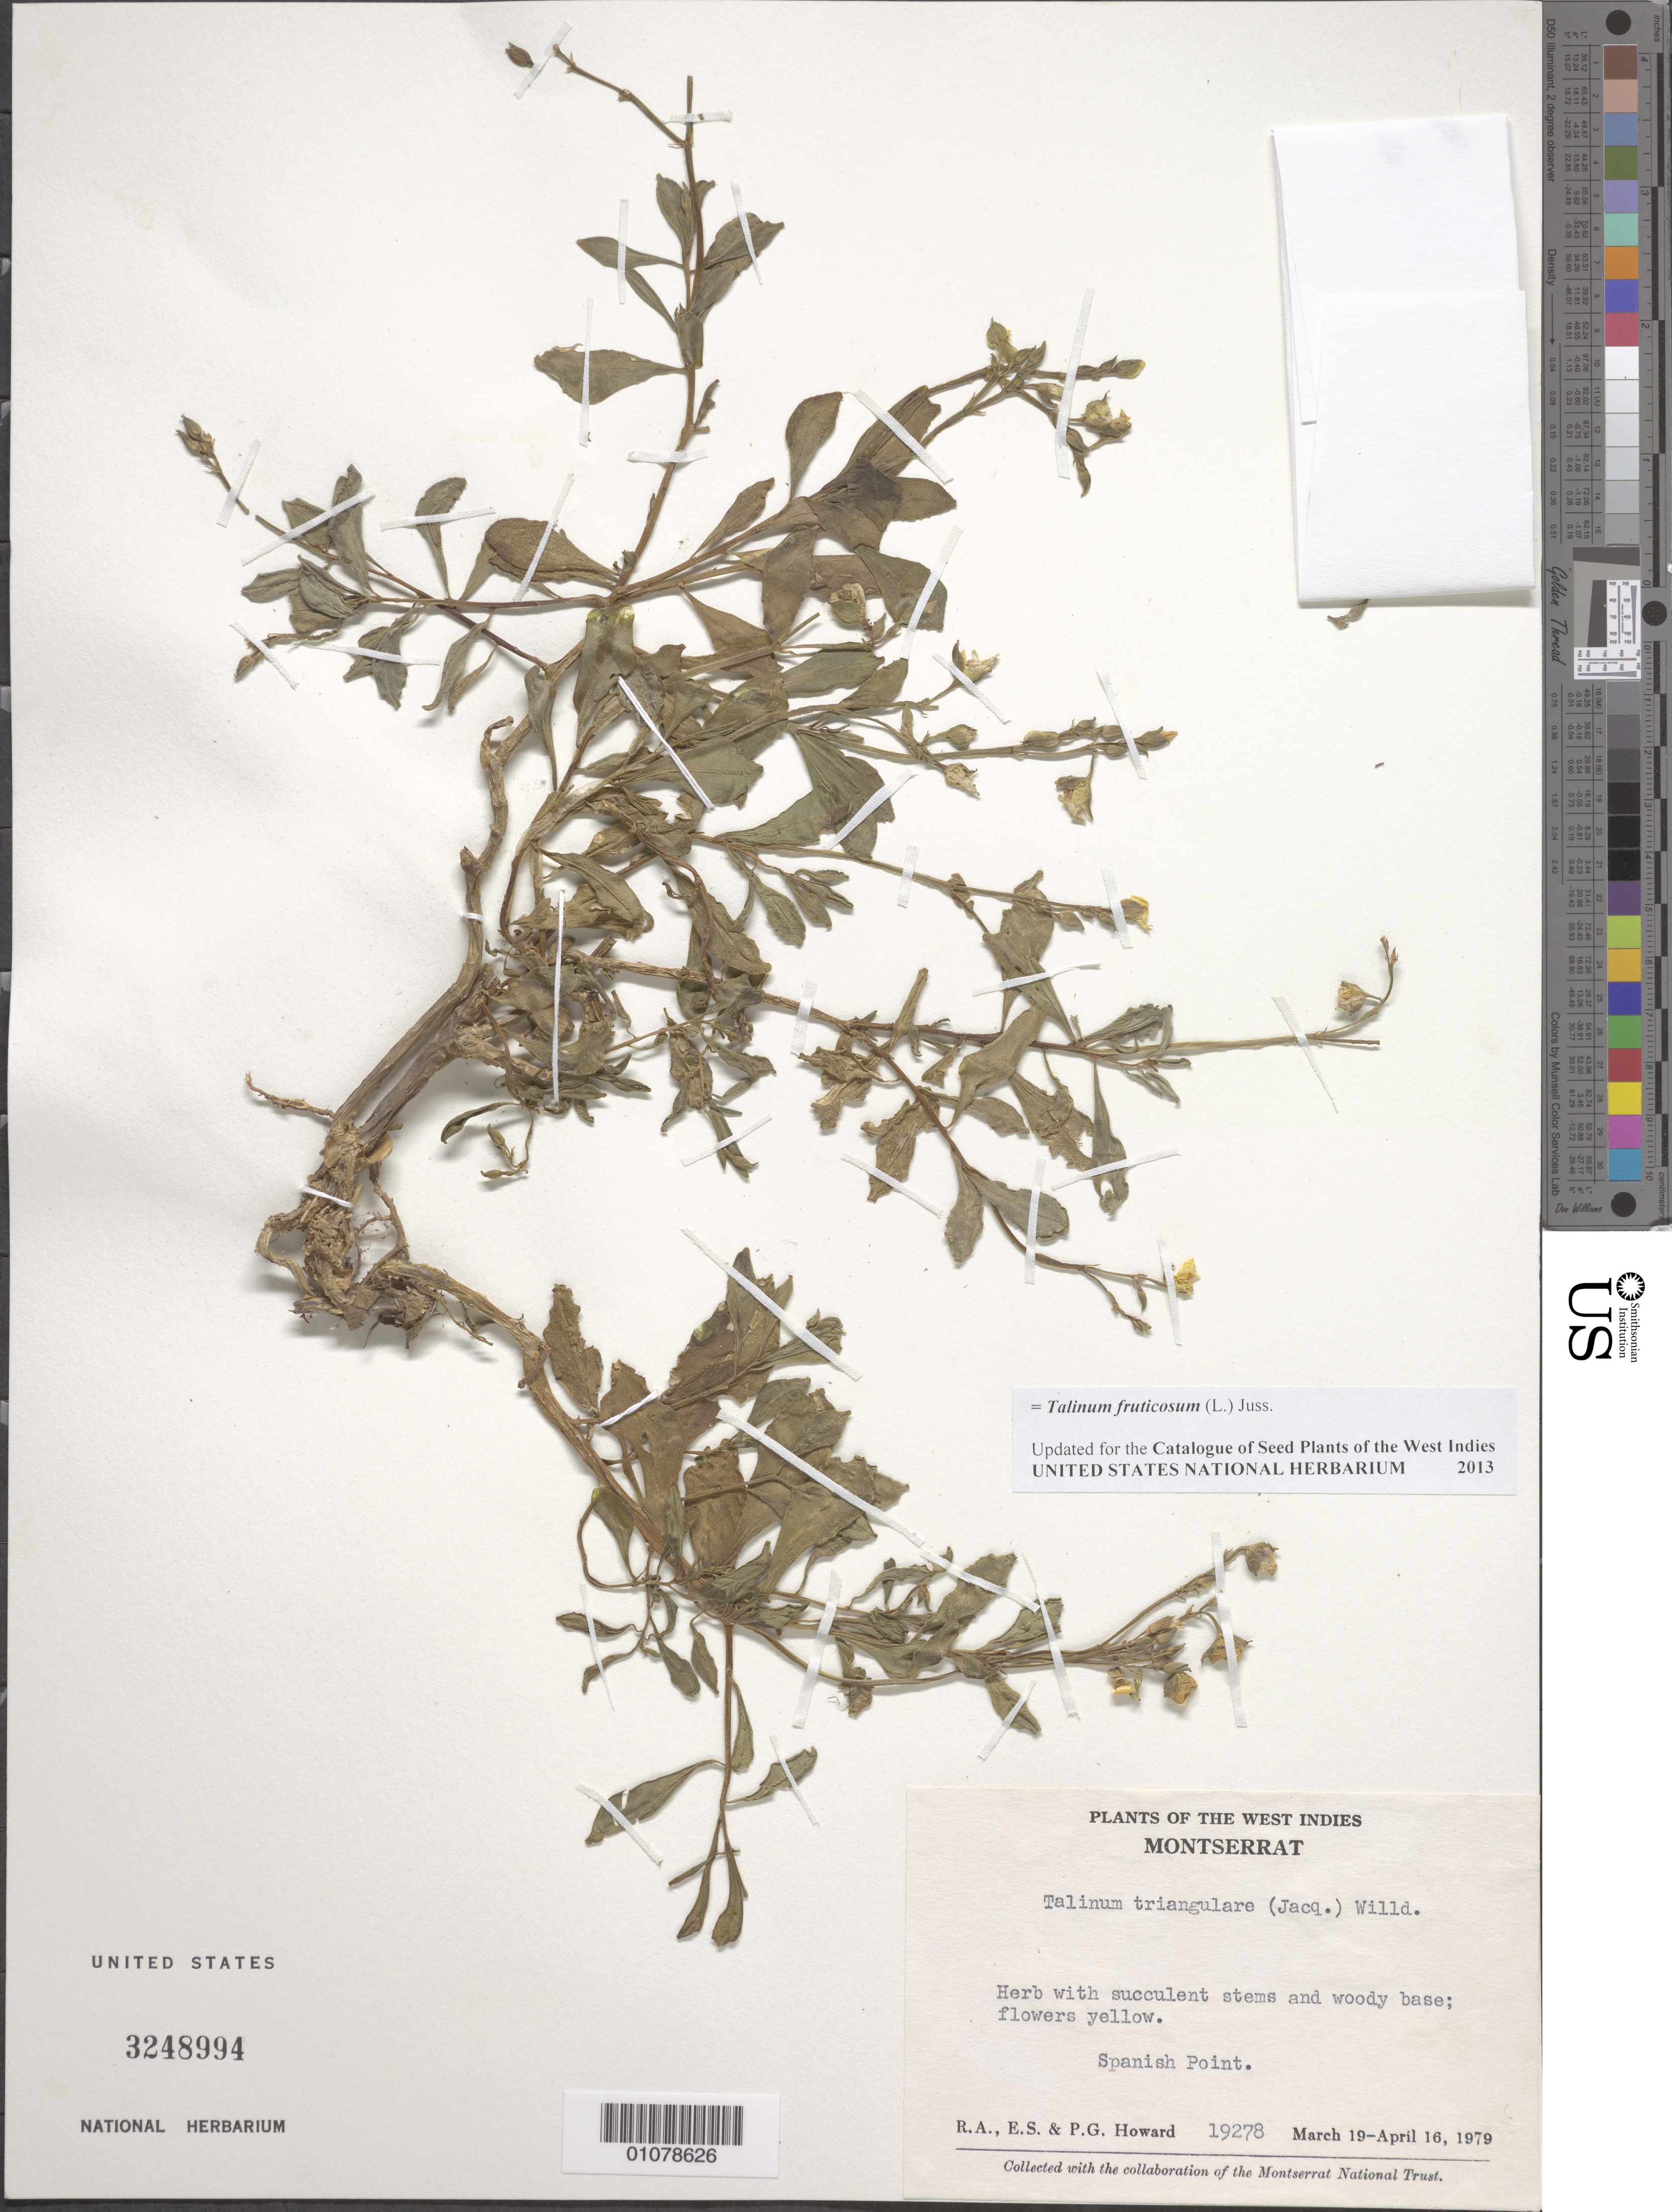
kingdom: Plantae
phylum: Tracheophyta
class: Magnoliopsida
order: Caryophyllales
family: Talinaceae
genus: Talinum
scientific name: Talinum fruticosum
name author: (L.) Juss.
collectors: E. S. Howard, R. A. Howard & P. Howard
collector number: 19278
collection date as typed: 19 Mar 1979 to Apr 1979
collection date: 1979-03-19/1979-04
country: Montserrat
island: Montserrat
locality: Spanish Point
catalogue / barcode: US 3248994